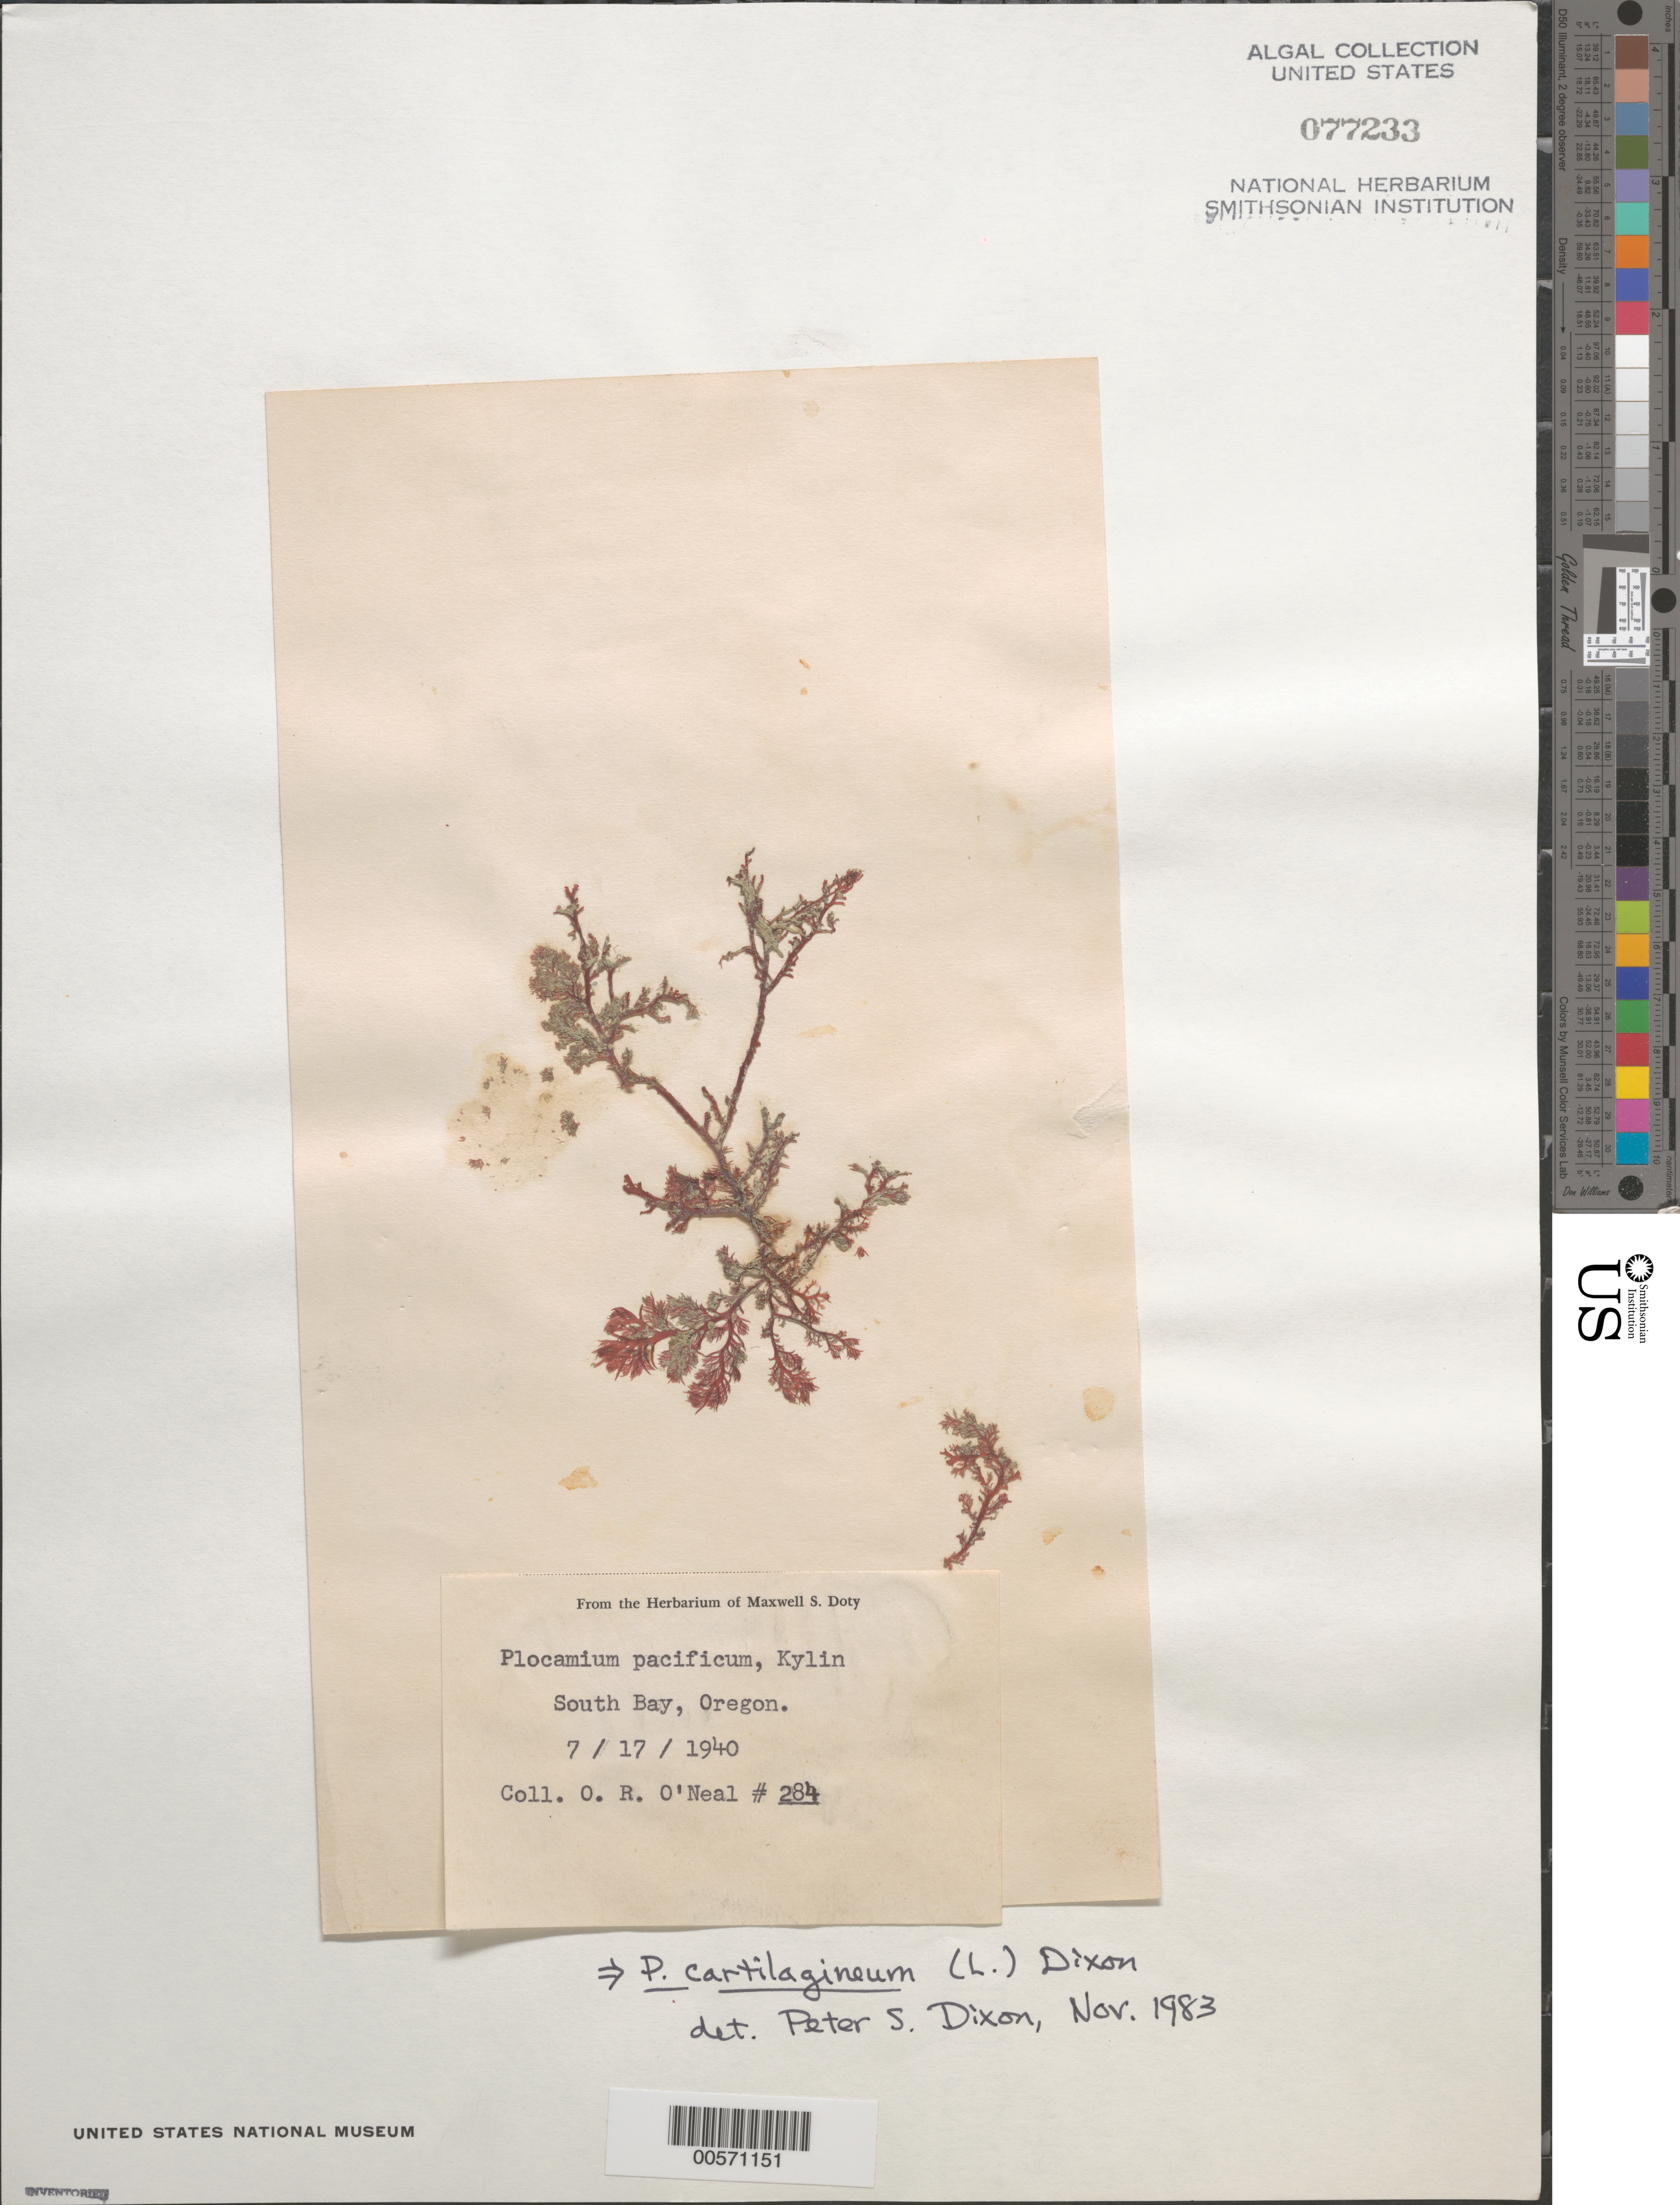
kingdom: Plantae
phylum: Rhodophyta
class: Florideophyceae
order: Plocamiales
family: Plocamiaceae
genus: Plocamium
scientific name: Plocamium cartilagineum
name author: (L.) P.S. Dixon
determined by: Dixon, P. S.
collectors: O. O'Neal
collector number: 284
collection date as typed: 17 Jul 1940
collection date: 1940-07-17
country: United States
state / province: Oregon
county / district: Coos County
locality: South Bay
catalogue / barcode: US 77233